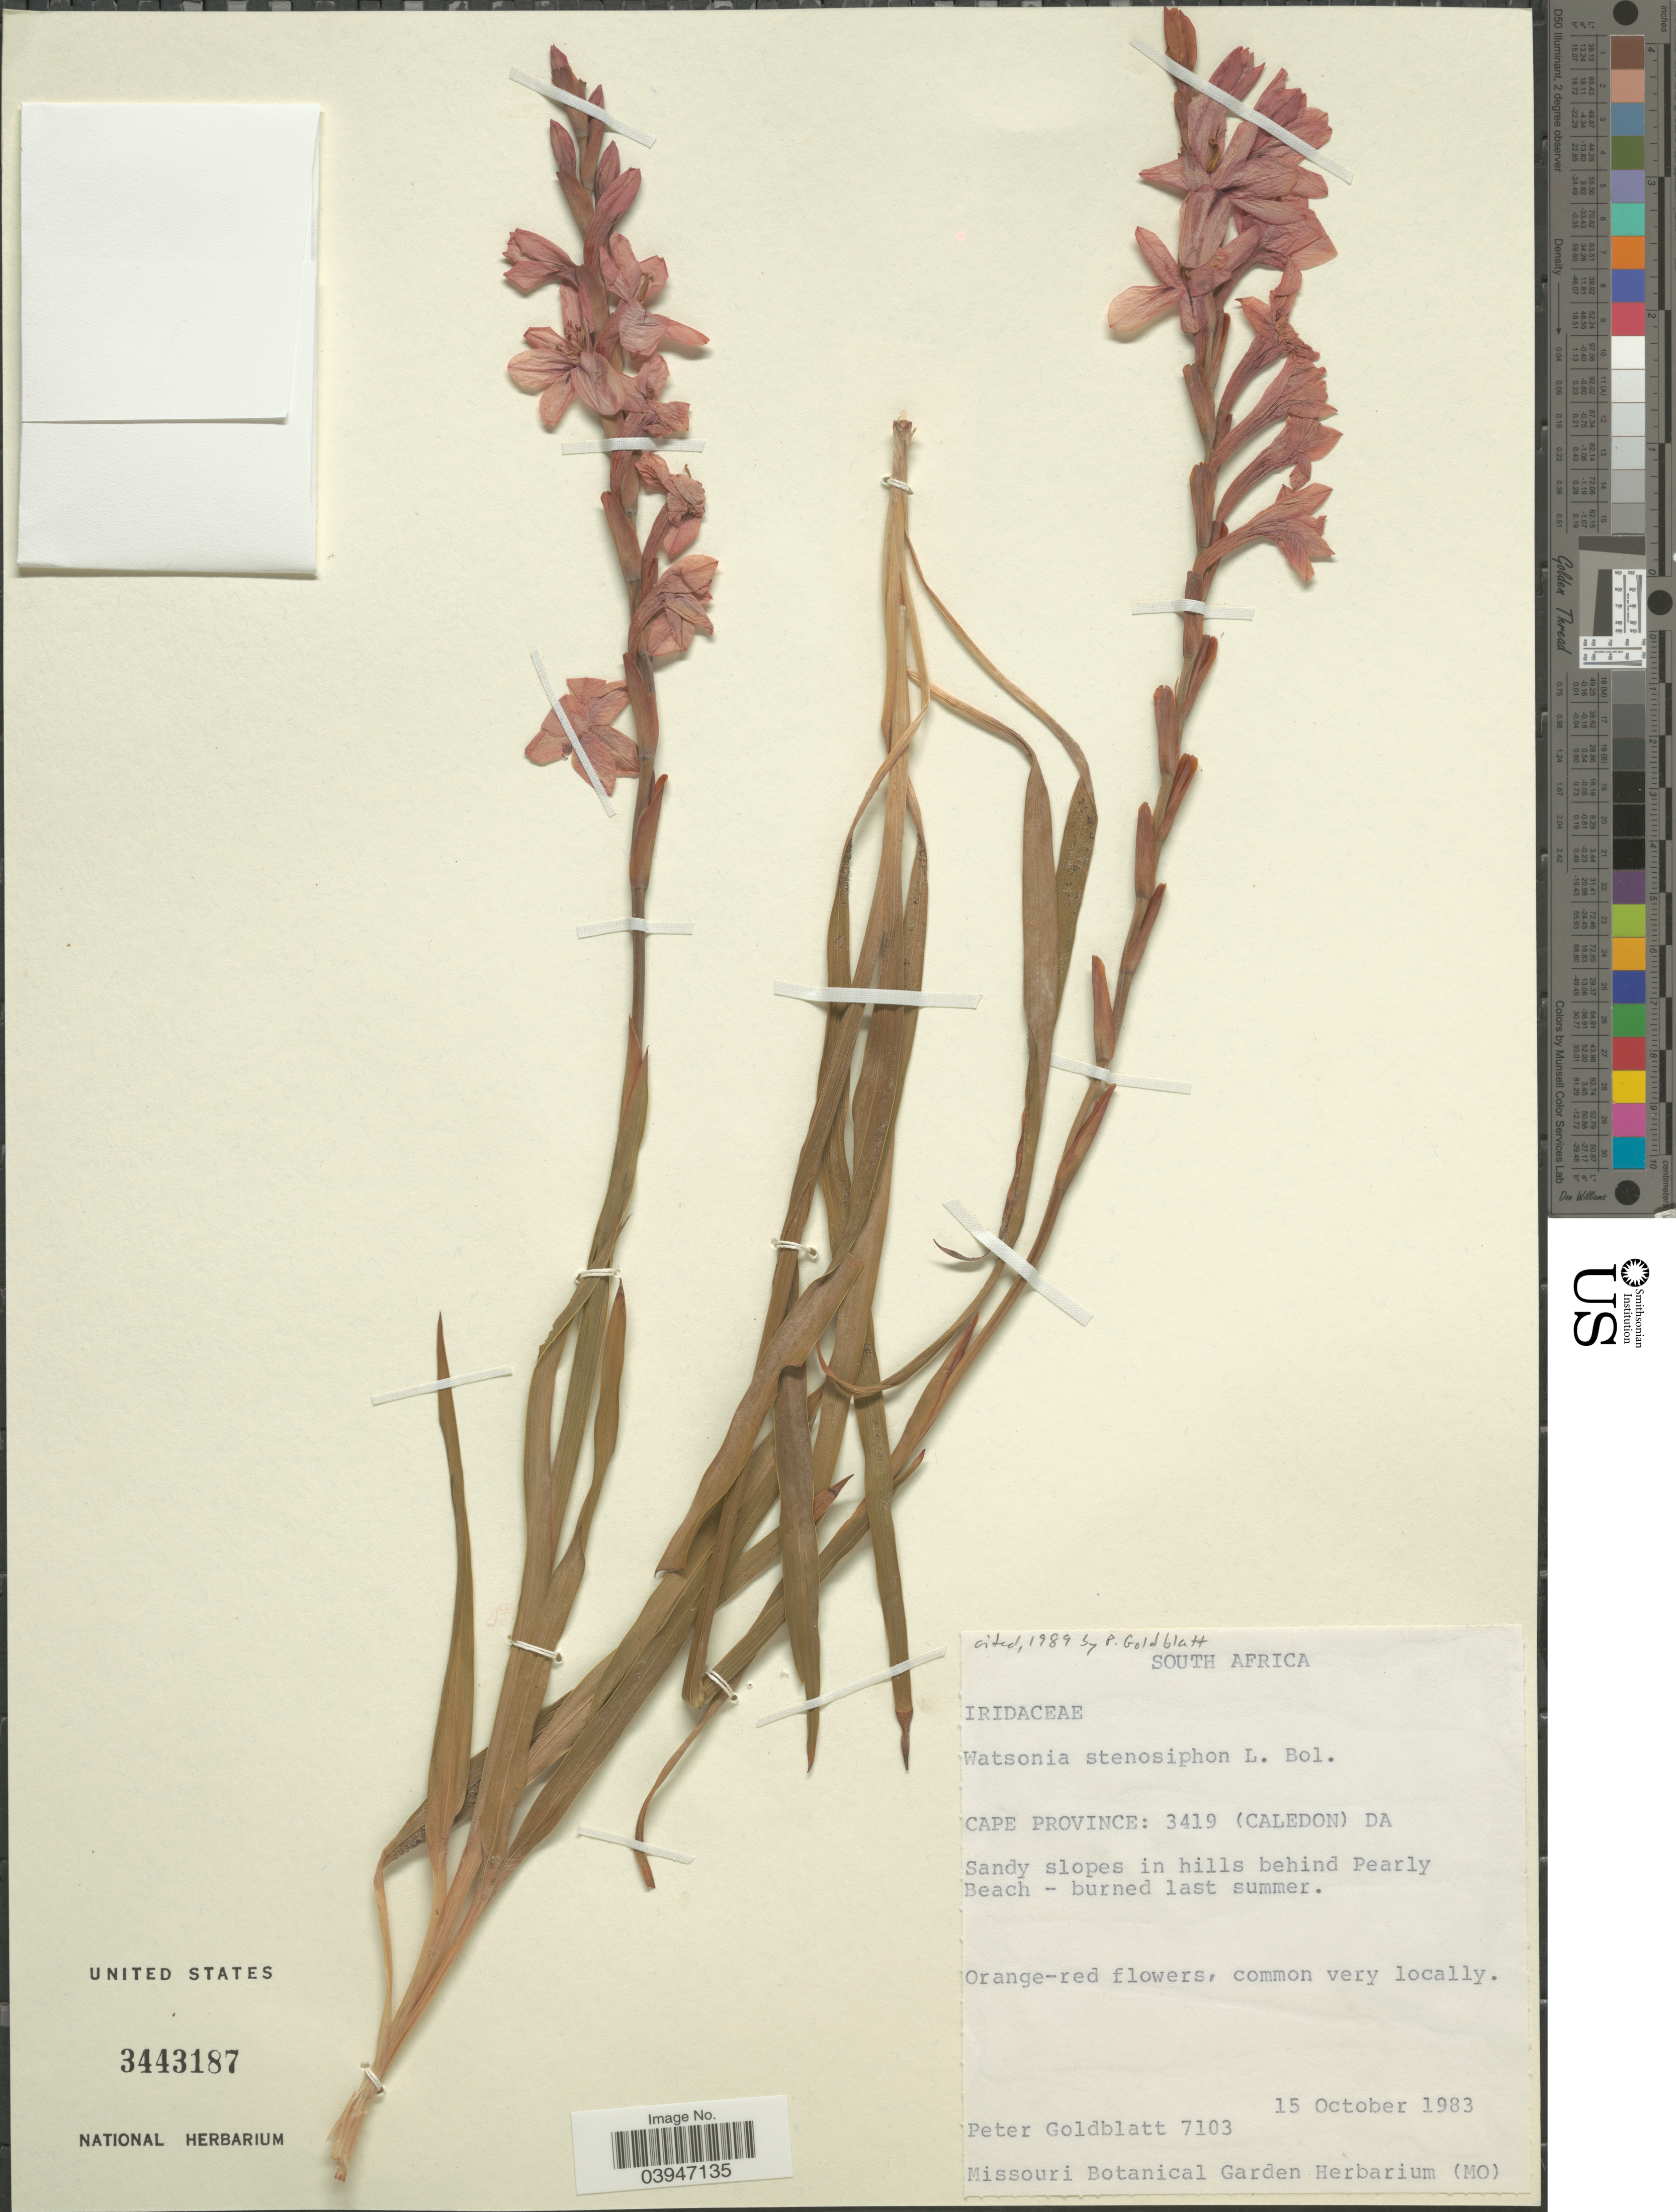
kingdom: Plantae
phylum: Tracheophyta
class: Liliopsida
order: Asparagales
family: Iridaceae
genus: Watsonia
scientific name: Watsonia stenosiphon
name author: L. Bolus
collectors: P. Goldblatt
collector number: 7103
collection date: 1983-10-15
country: South Africa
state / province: Western Cape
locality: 3419 (Caledon) DA. In hills behind Pearly Beach.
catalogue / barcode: US 3443187